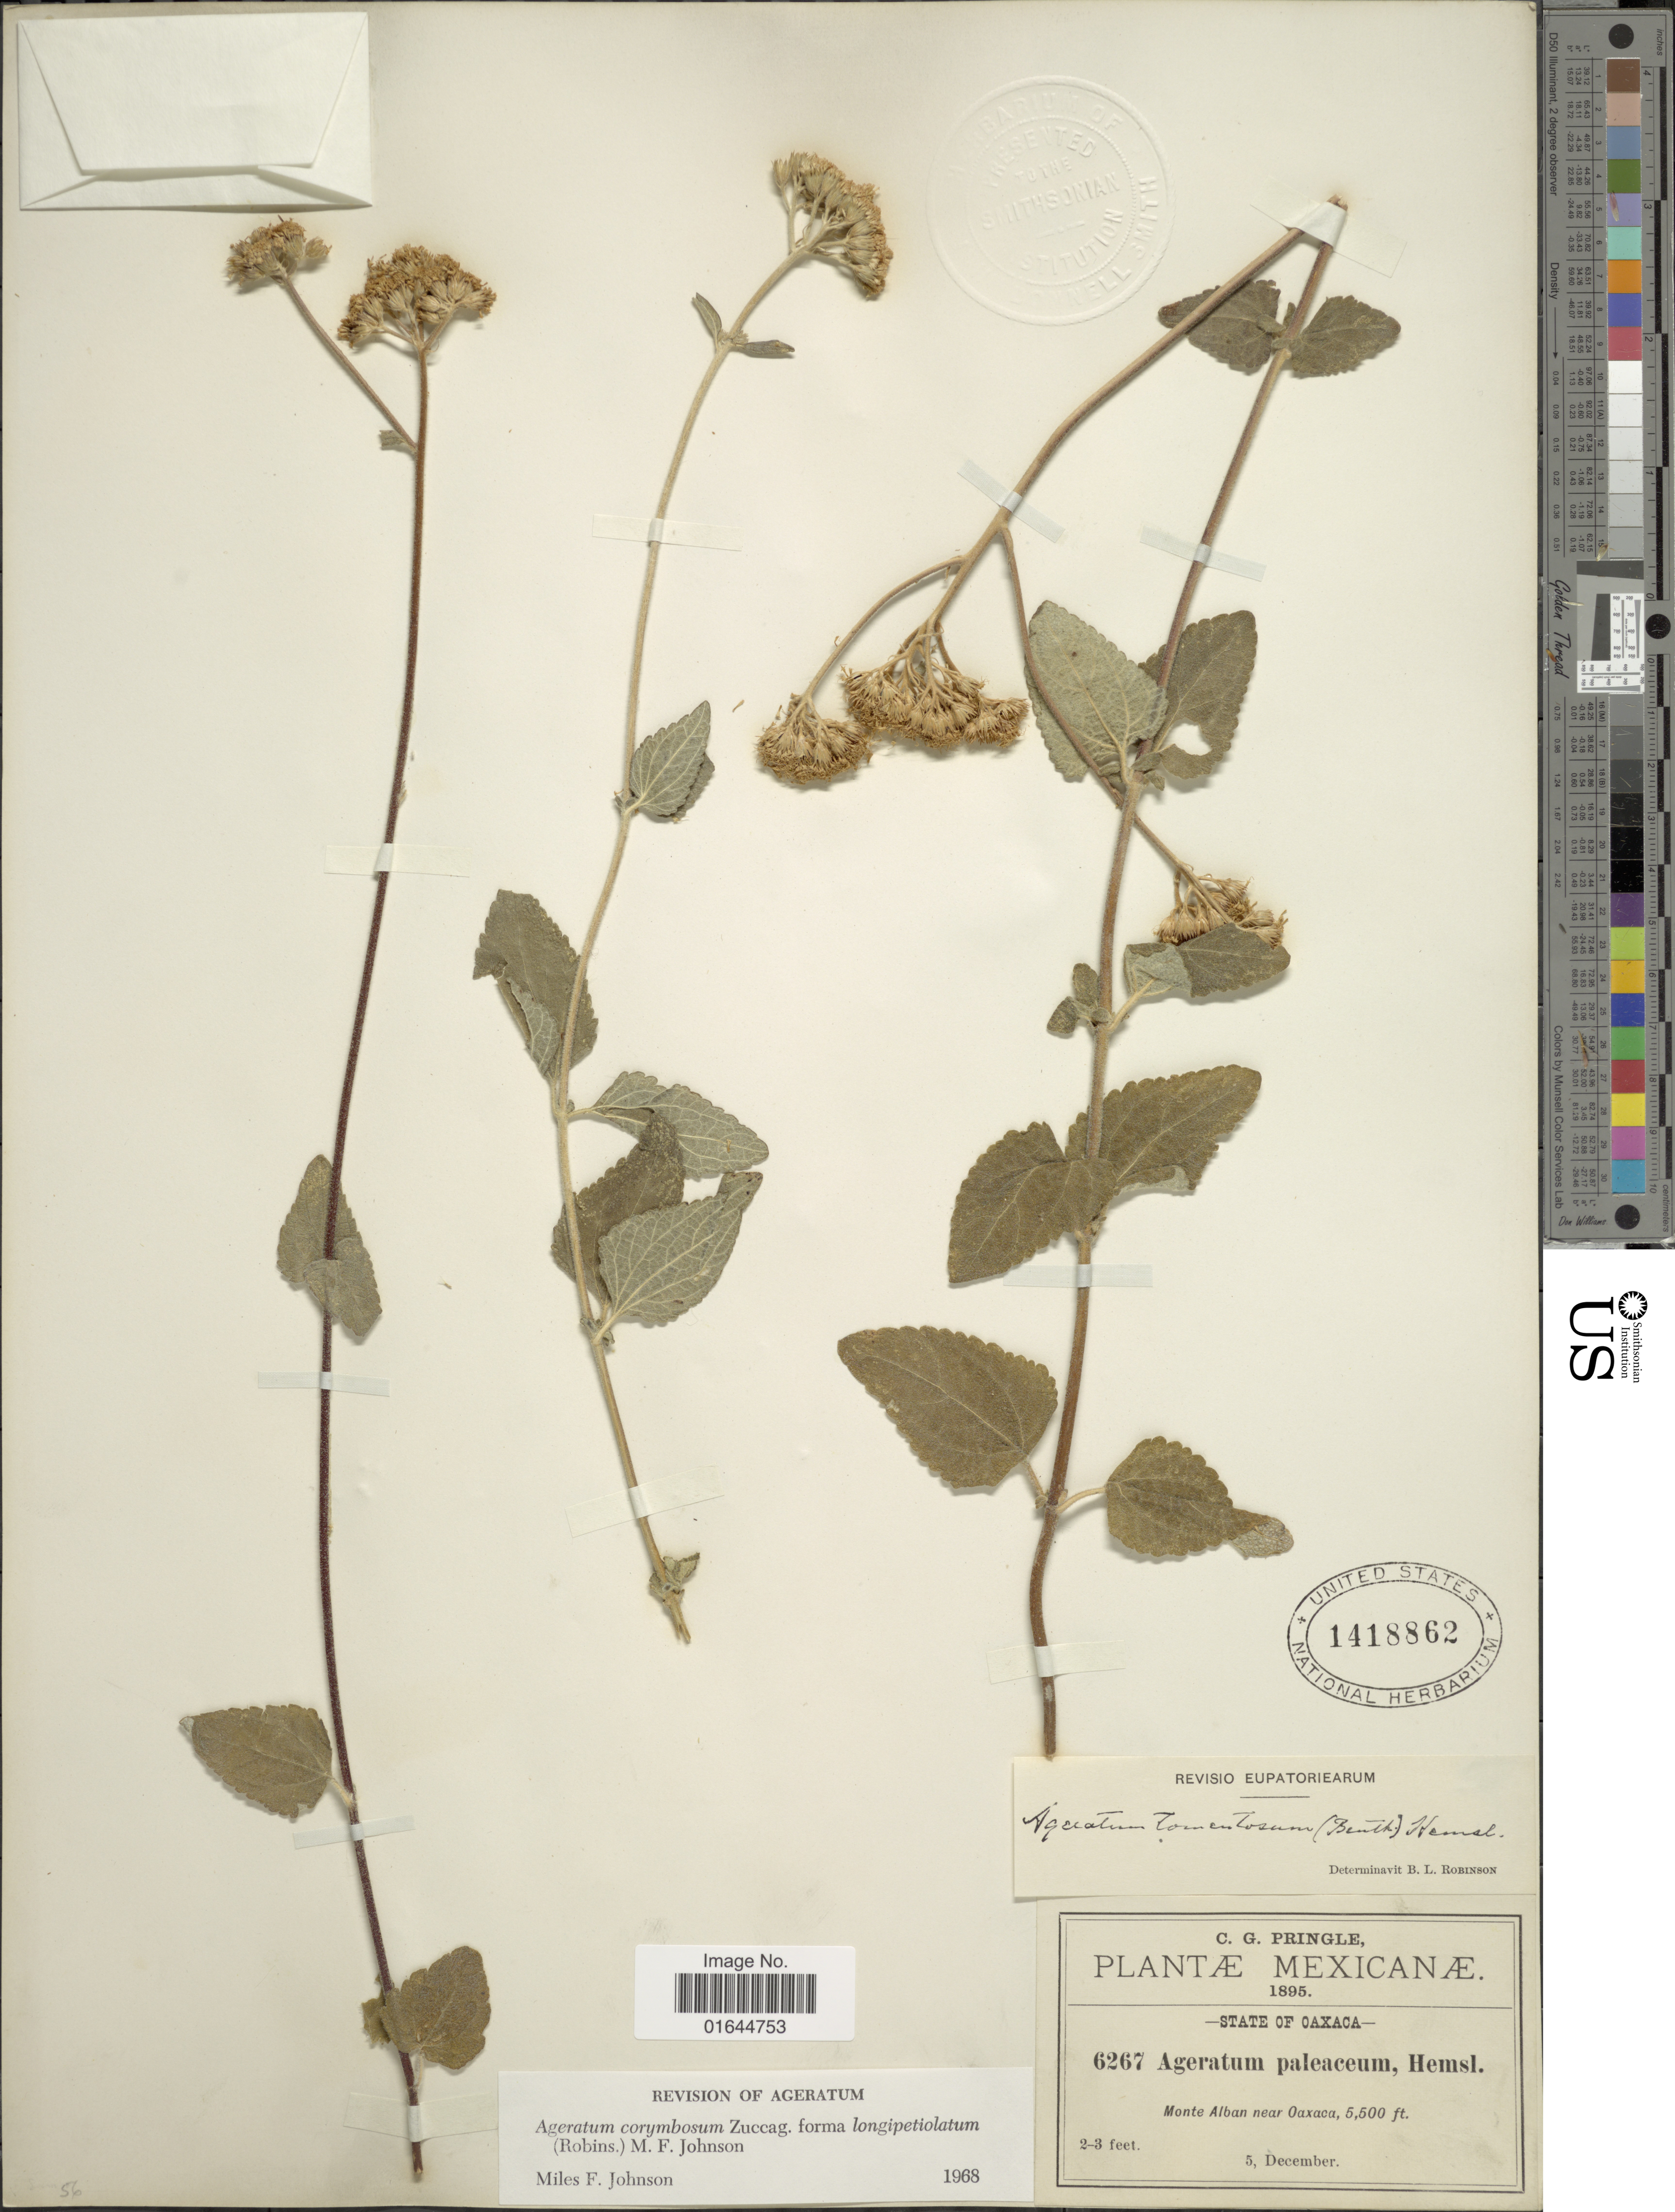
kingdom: Plantae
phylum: Tracheophyta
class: Magnoliopsida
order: Asterales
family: Asteraceae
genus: Ageratum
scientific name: Ageratum corymbosum f. longipetiolatum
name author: (B.L. Rob.) M.F. Johnson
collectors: C. G. Pringle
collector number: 6267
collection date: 1895-12-05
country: Mexico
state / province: Oaxaca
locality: Mexicanæ, State of Oaxaca, Monte Alban near Oaxaca.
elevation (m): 1676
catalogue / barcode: US 1418862